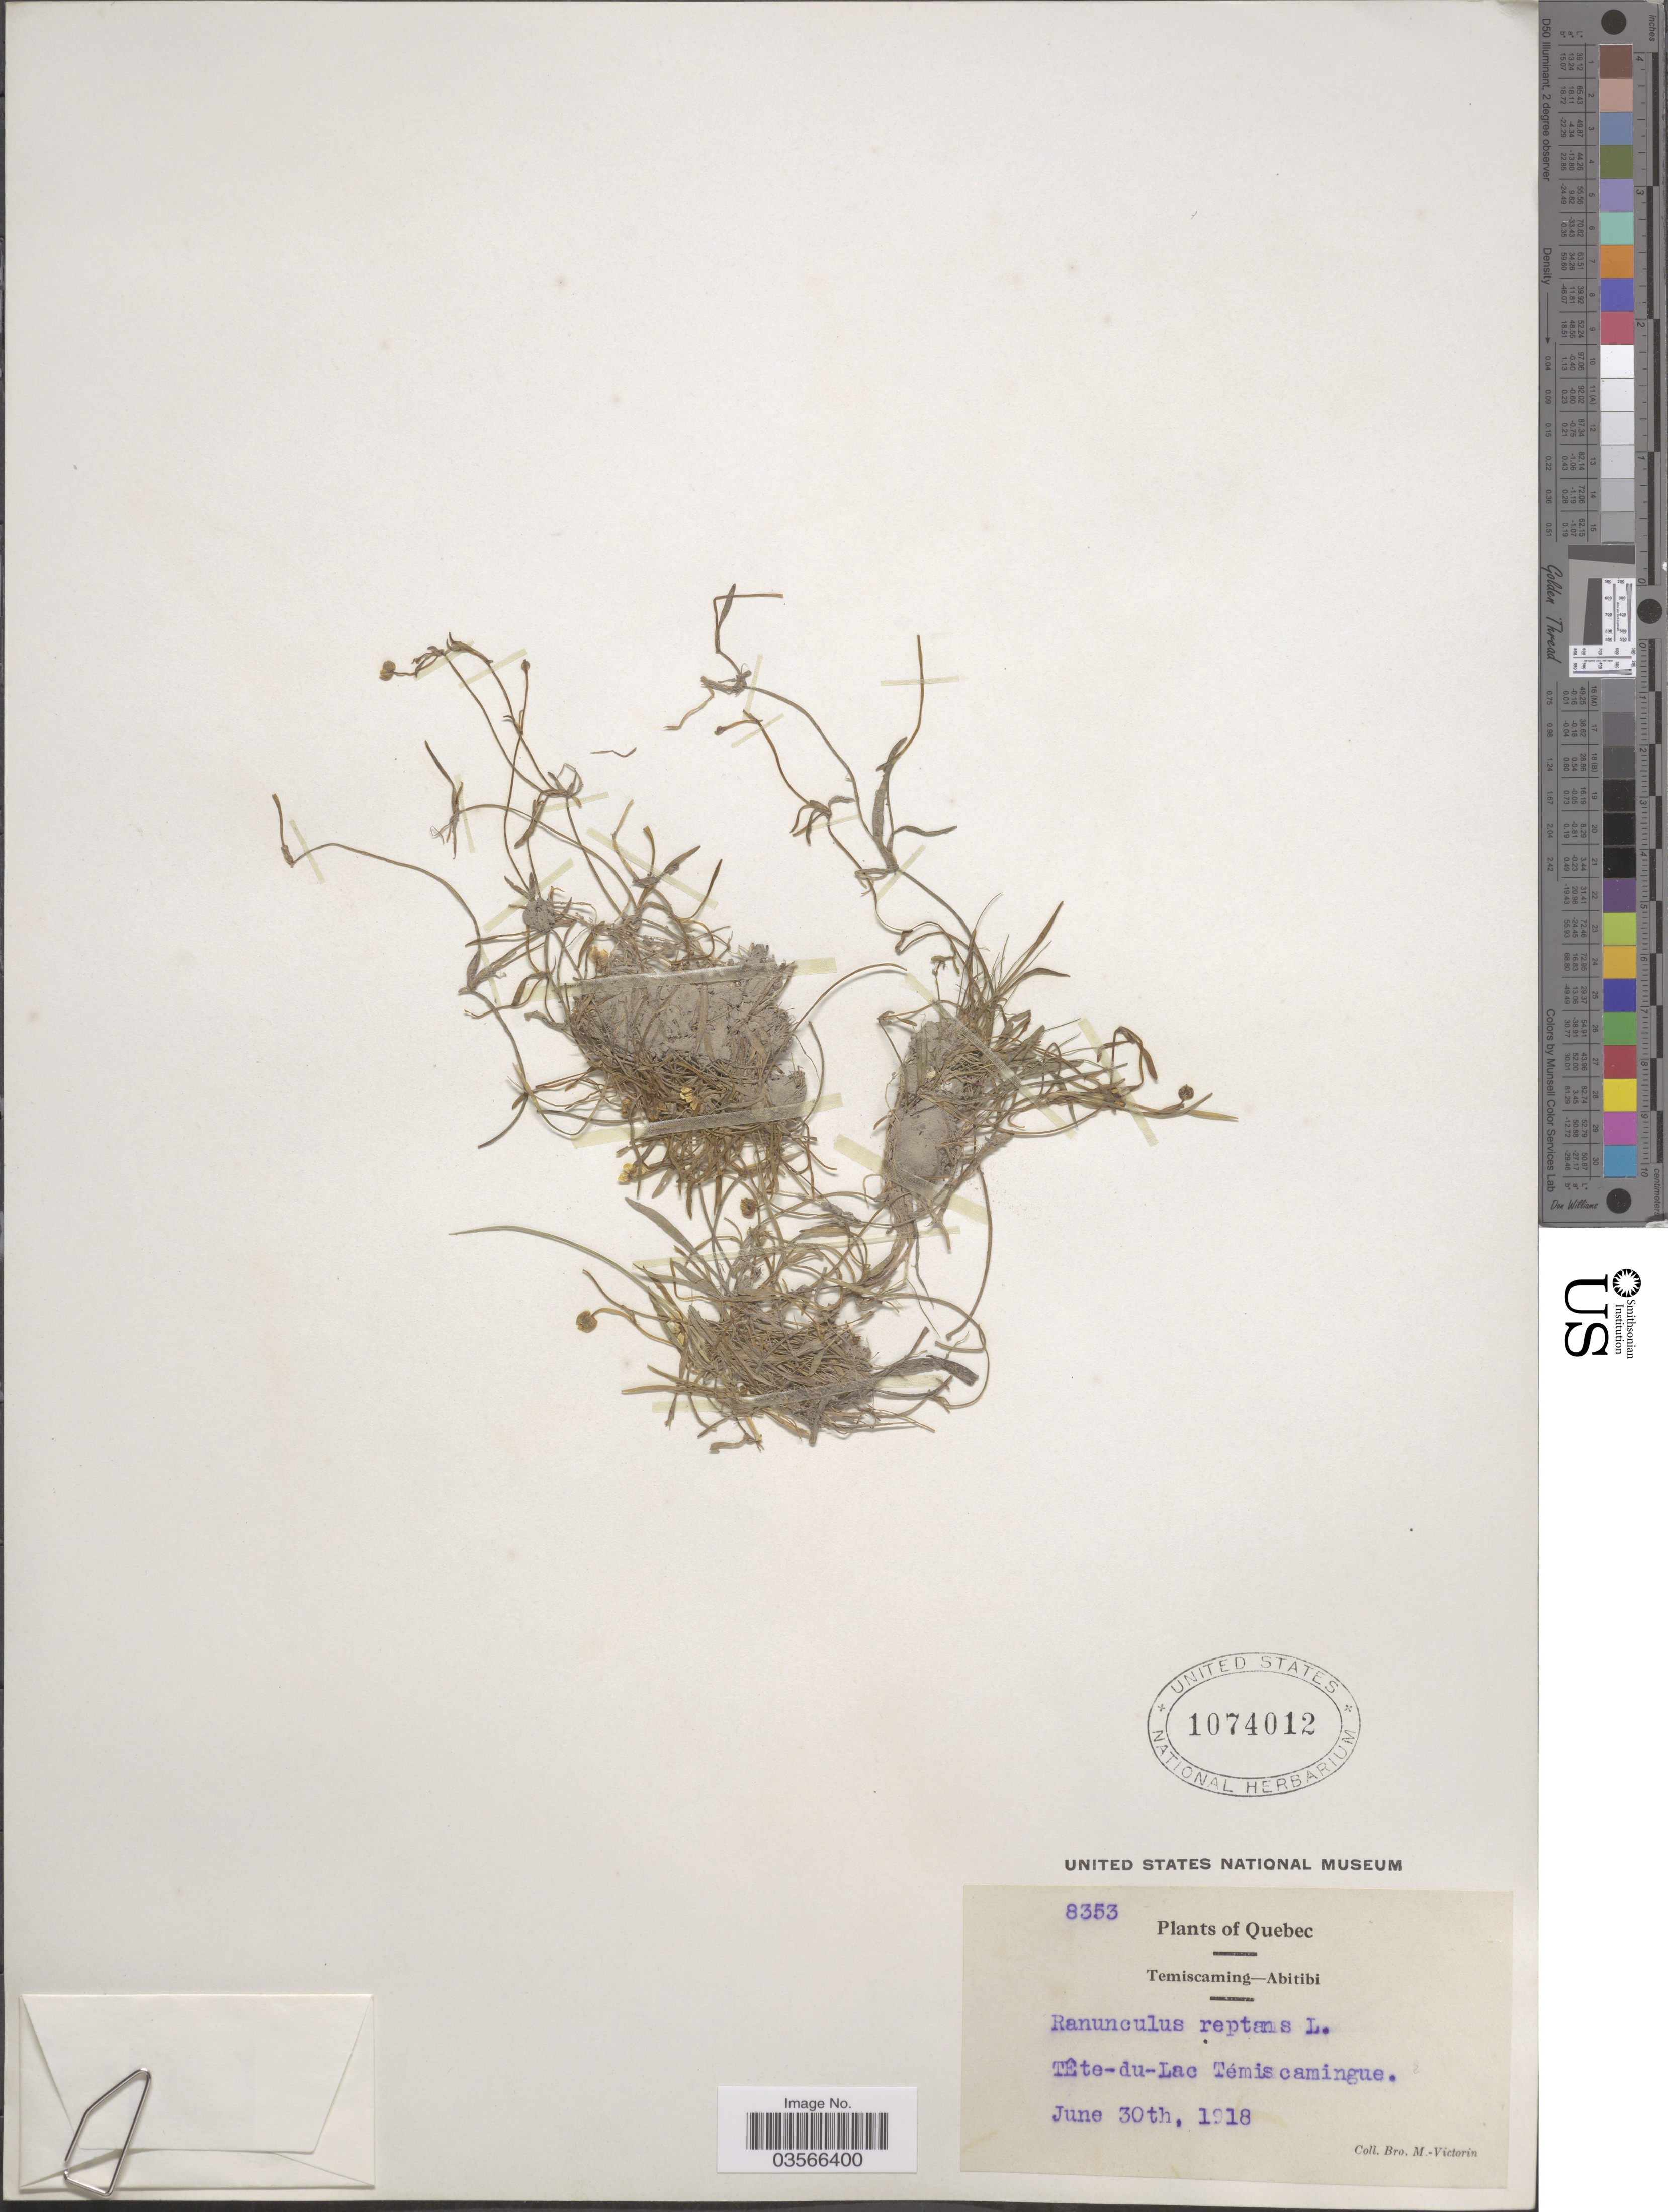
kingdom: Plantae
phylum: Tracheophyta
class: Magnoliopsida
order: Ranunculales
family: Ranunculaceae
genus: Ranunculus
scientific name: Ranunculus flammula var. filiformis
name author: (Michx.) Hook.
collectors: Fr. Marie-Victorin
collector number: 8353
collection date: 1918-06-30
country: Canada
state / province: Quebec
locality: Temiscaming-Abitibi. Tête-du-Lac Témis camingue.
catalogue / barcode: US 1074012